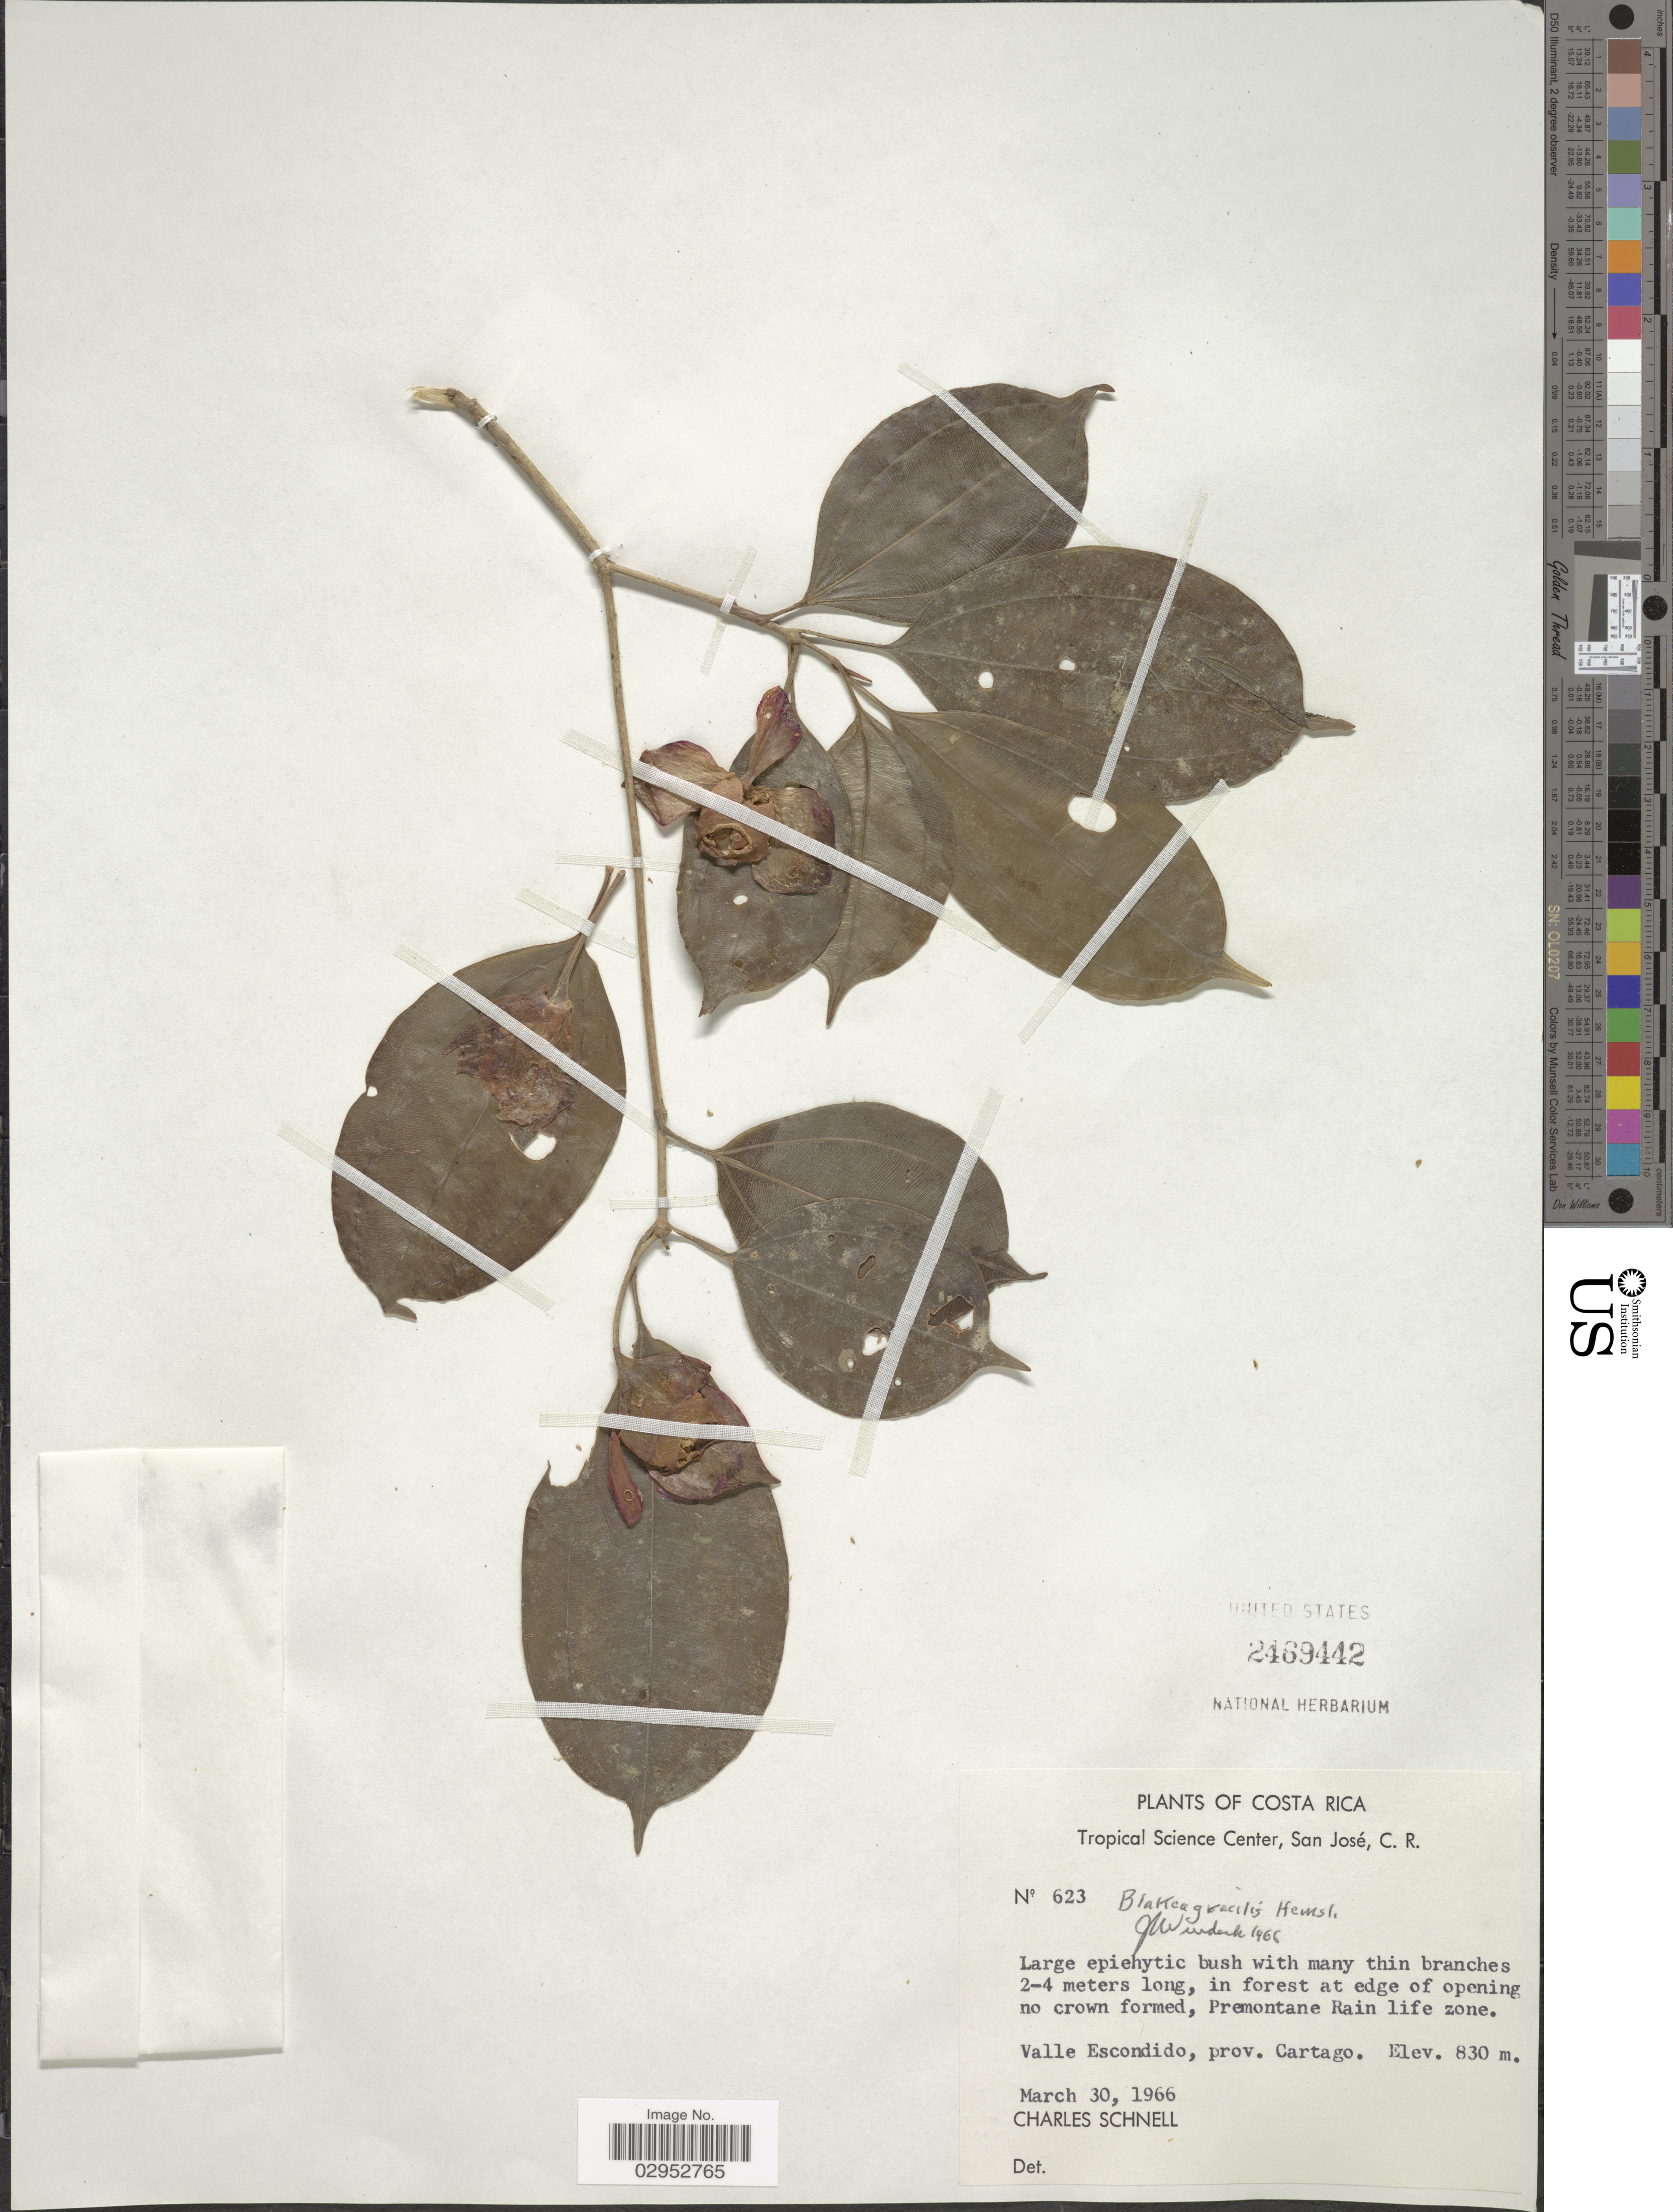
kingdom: Plantae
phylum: Tracheophyta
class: Magnoliopsida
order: Myrtales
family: Melastomataceae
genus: Blakea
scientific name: Blakea guatemalensis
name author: Donn. Sm.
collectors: C. Schnell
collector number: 623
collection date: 1966-03-30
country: Costa Rica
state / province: Cartago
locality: Premontane Rain life zone. Valle Escondido, prov. Cartago.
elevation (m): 830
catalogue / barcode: US 2469442